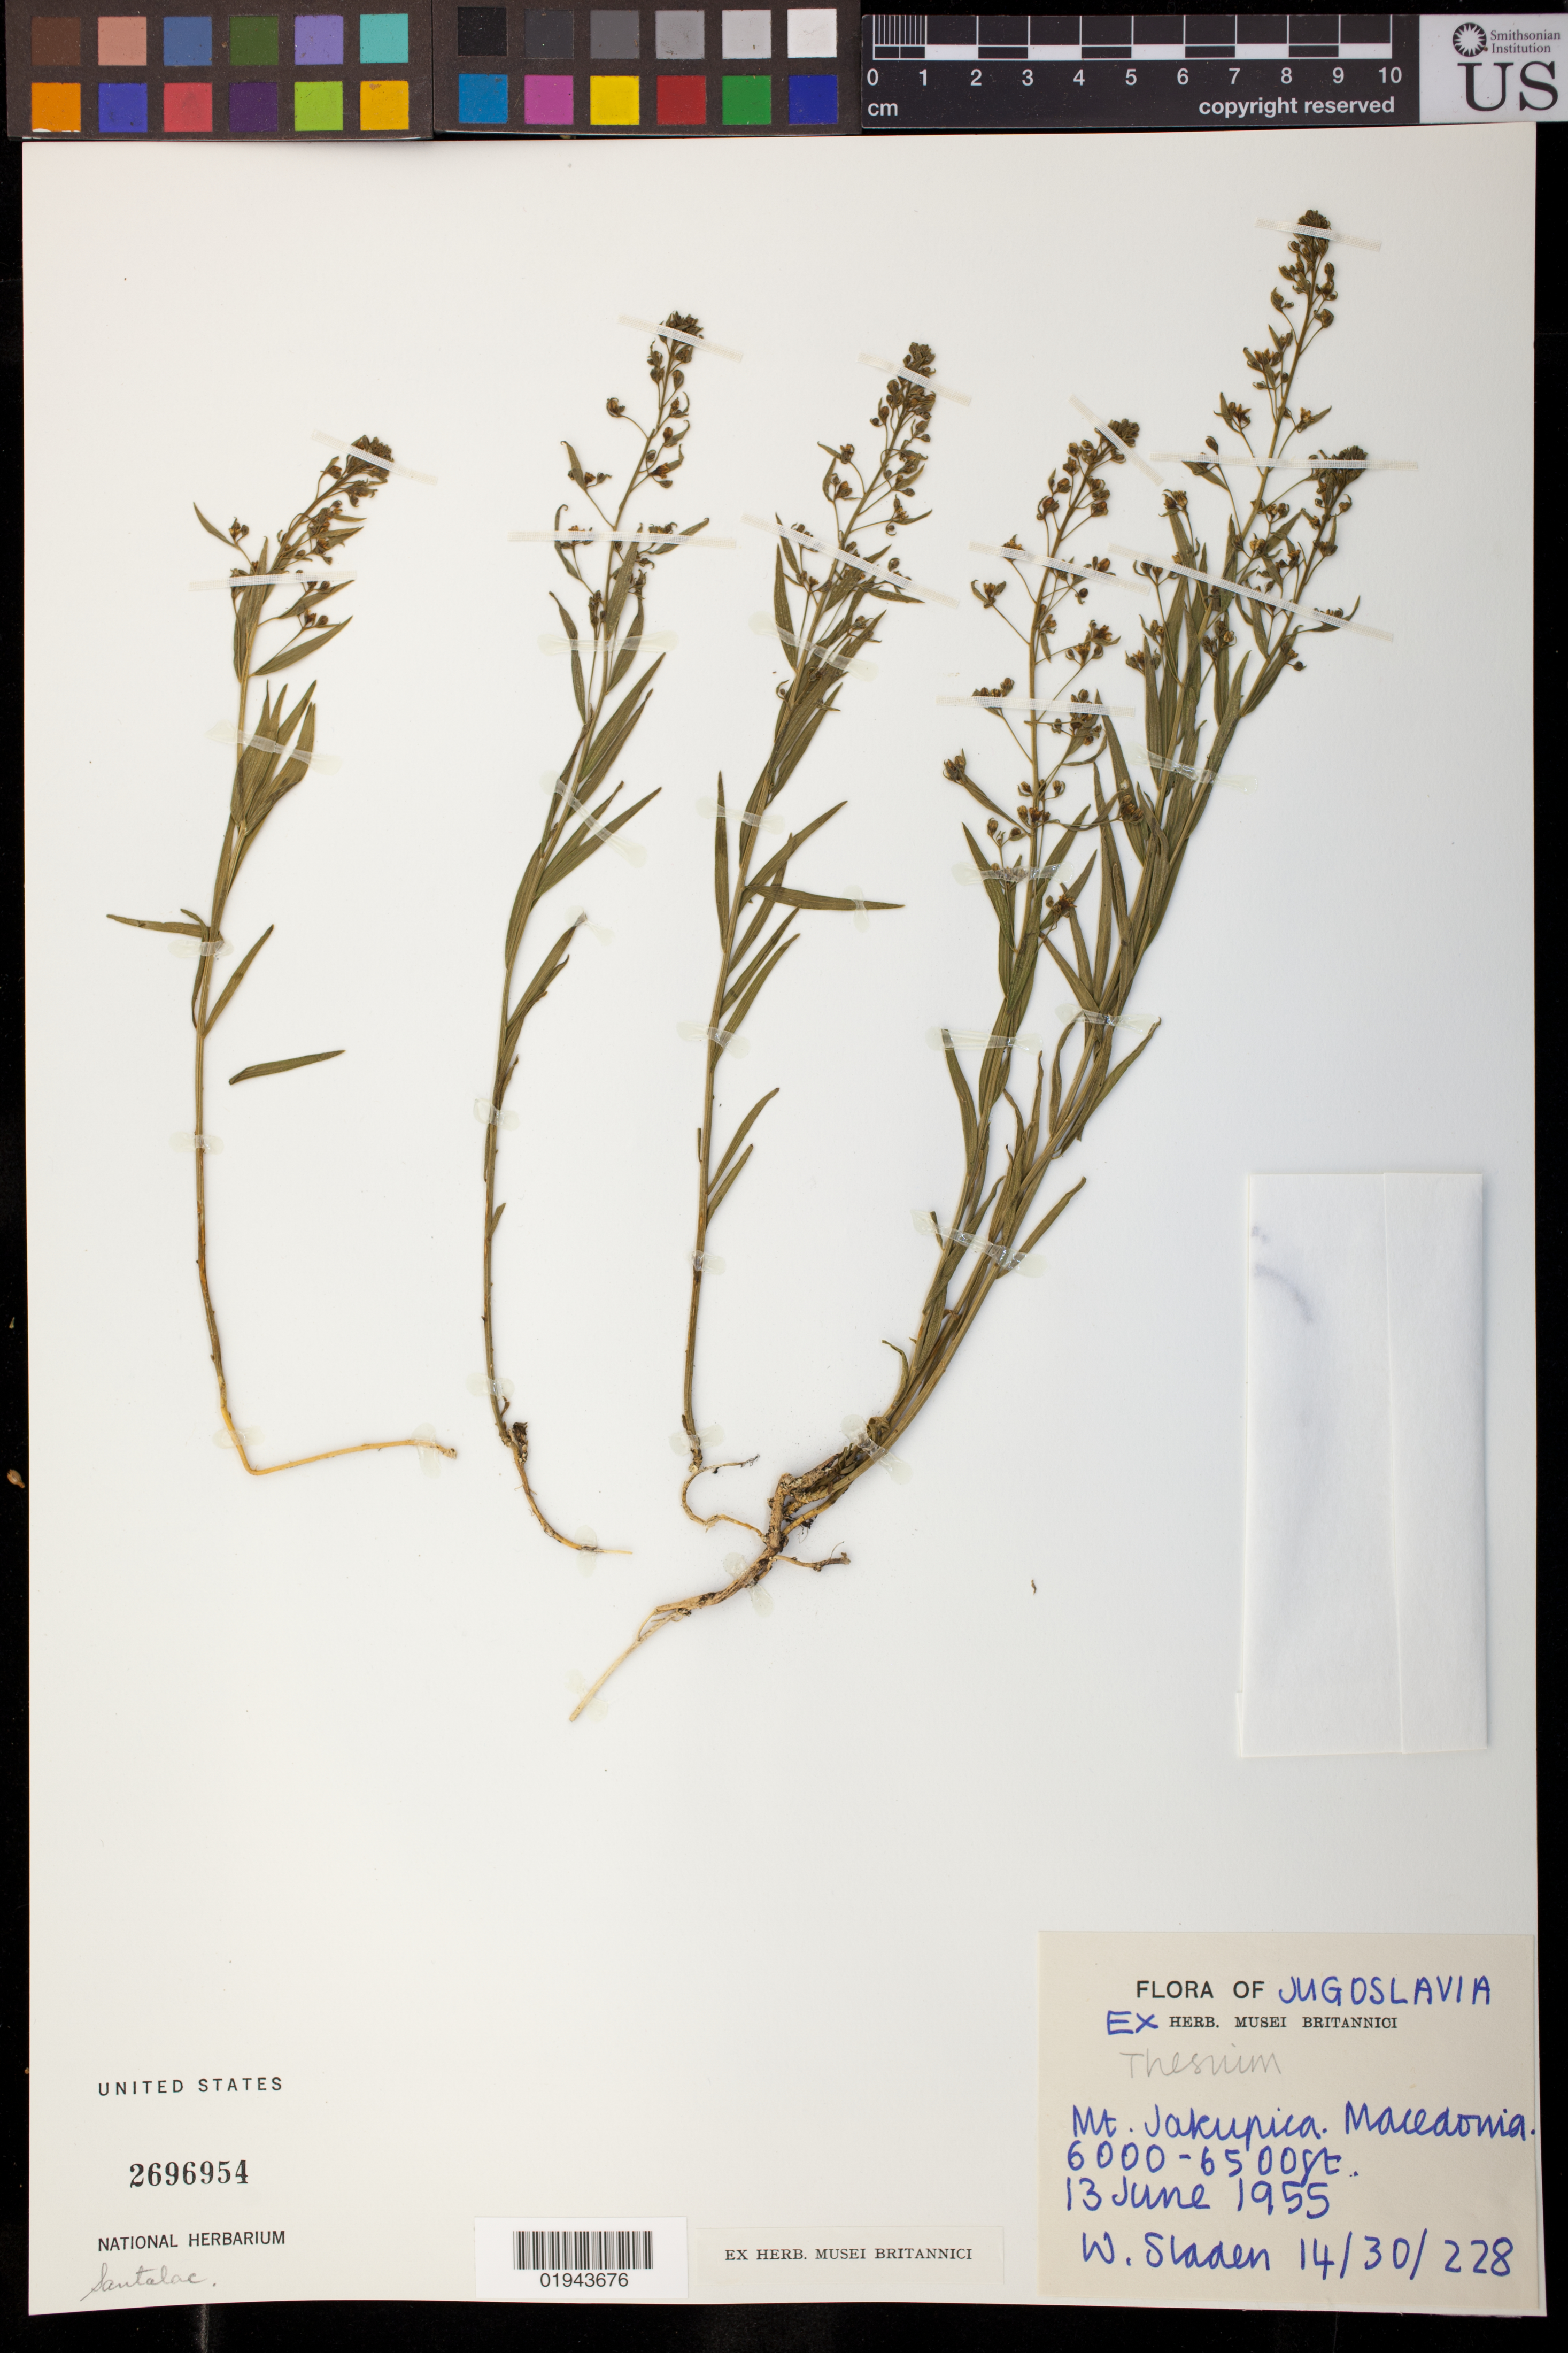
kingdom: Plantae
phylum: Tracheophyta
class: Magnoliopsida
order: Santalales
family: Thesiaceae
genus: Thesium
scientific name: Thesium sp.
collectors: W. Sladen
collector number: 14/30/228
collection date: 1955-06-13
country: North Macedonia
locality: Mt. Jakupica, Macedonia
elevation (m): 1829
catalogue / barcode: US 2696954